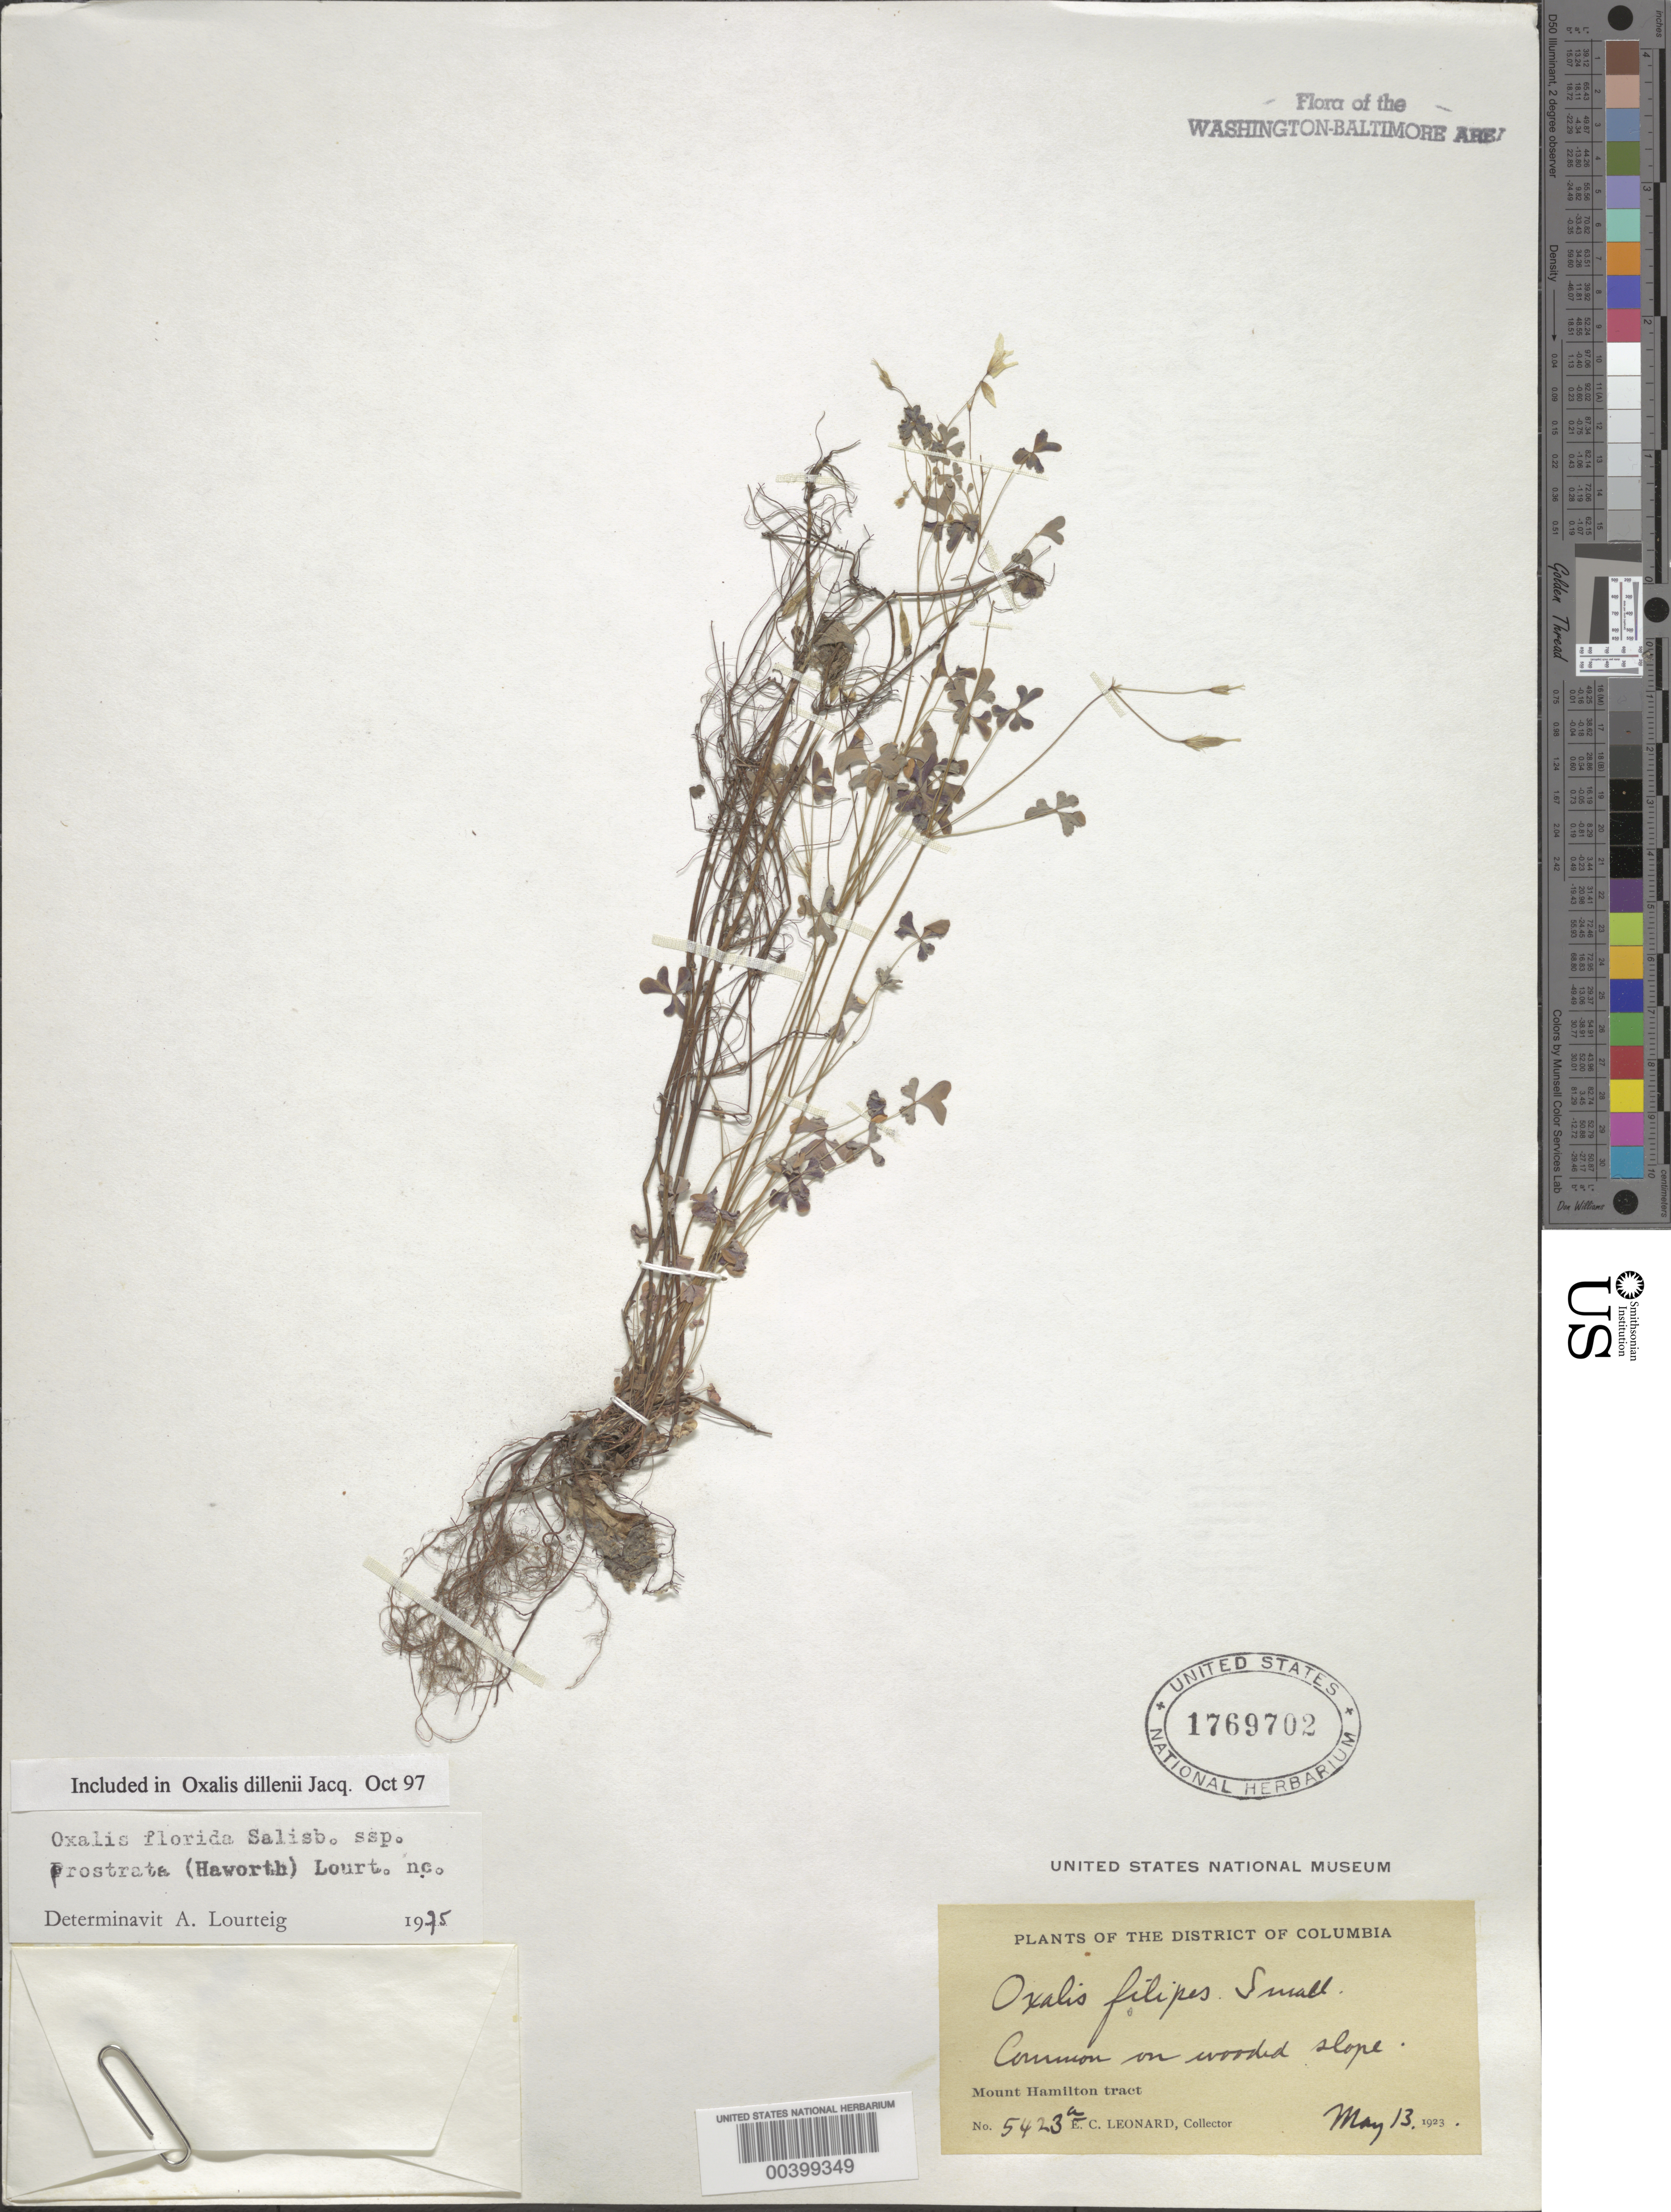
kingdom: Plantae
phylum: Tracheophyta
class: Magnoliopsida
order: Oxalidales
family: Oxalidaceae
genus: Oxalis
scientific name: Oxalis dillenii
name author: Jacq.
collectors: E. C. Leonard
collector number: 2423A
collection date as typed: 13 May 1923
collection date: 1923-05-13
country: United States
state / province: District of Columbia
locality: Mount Hamilton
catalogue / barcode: US 1769702